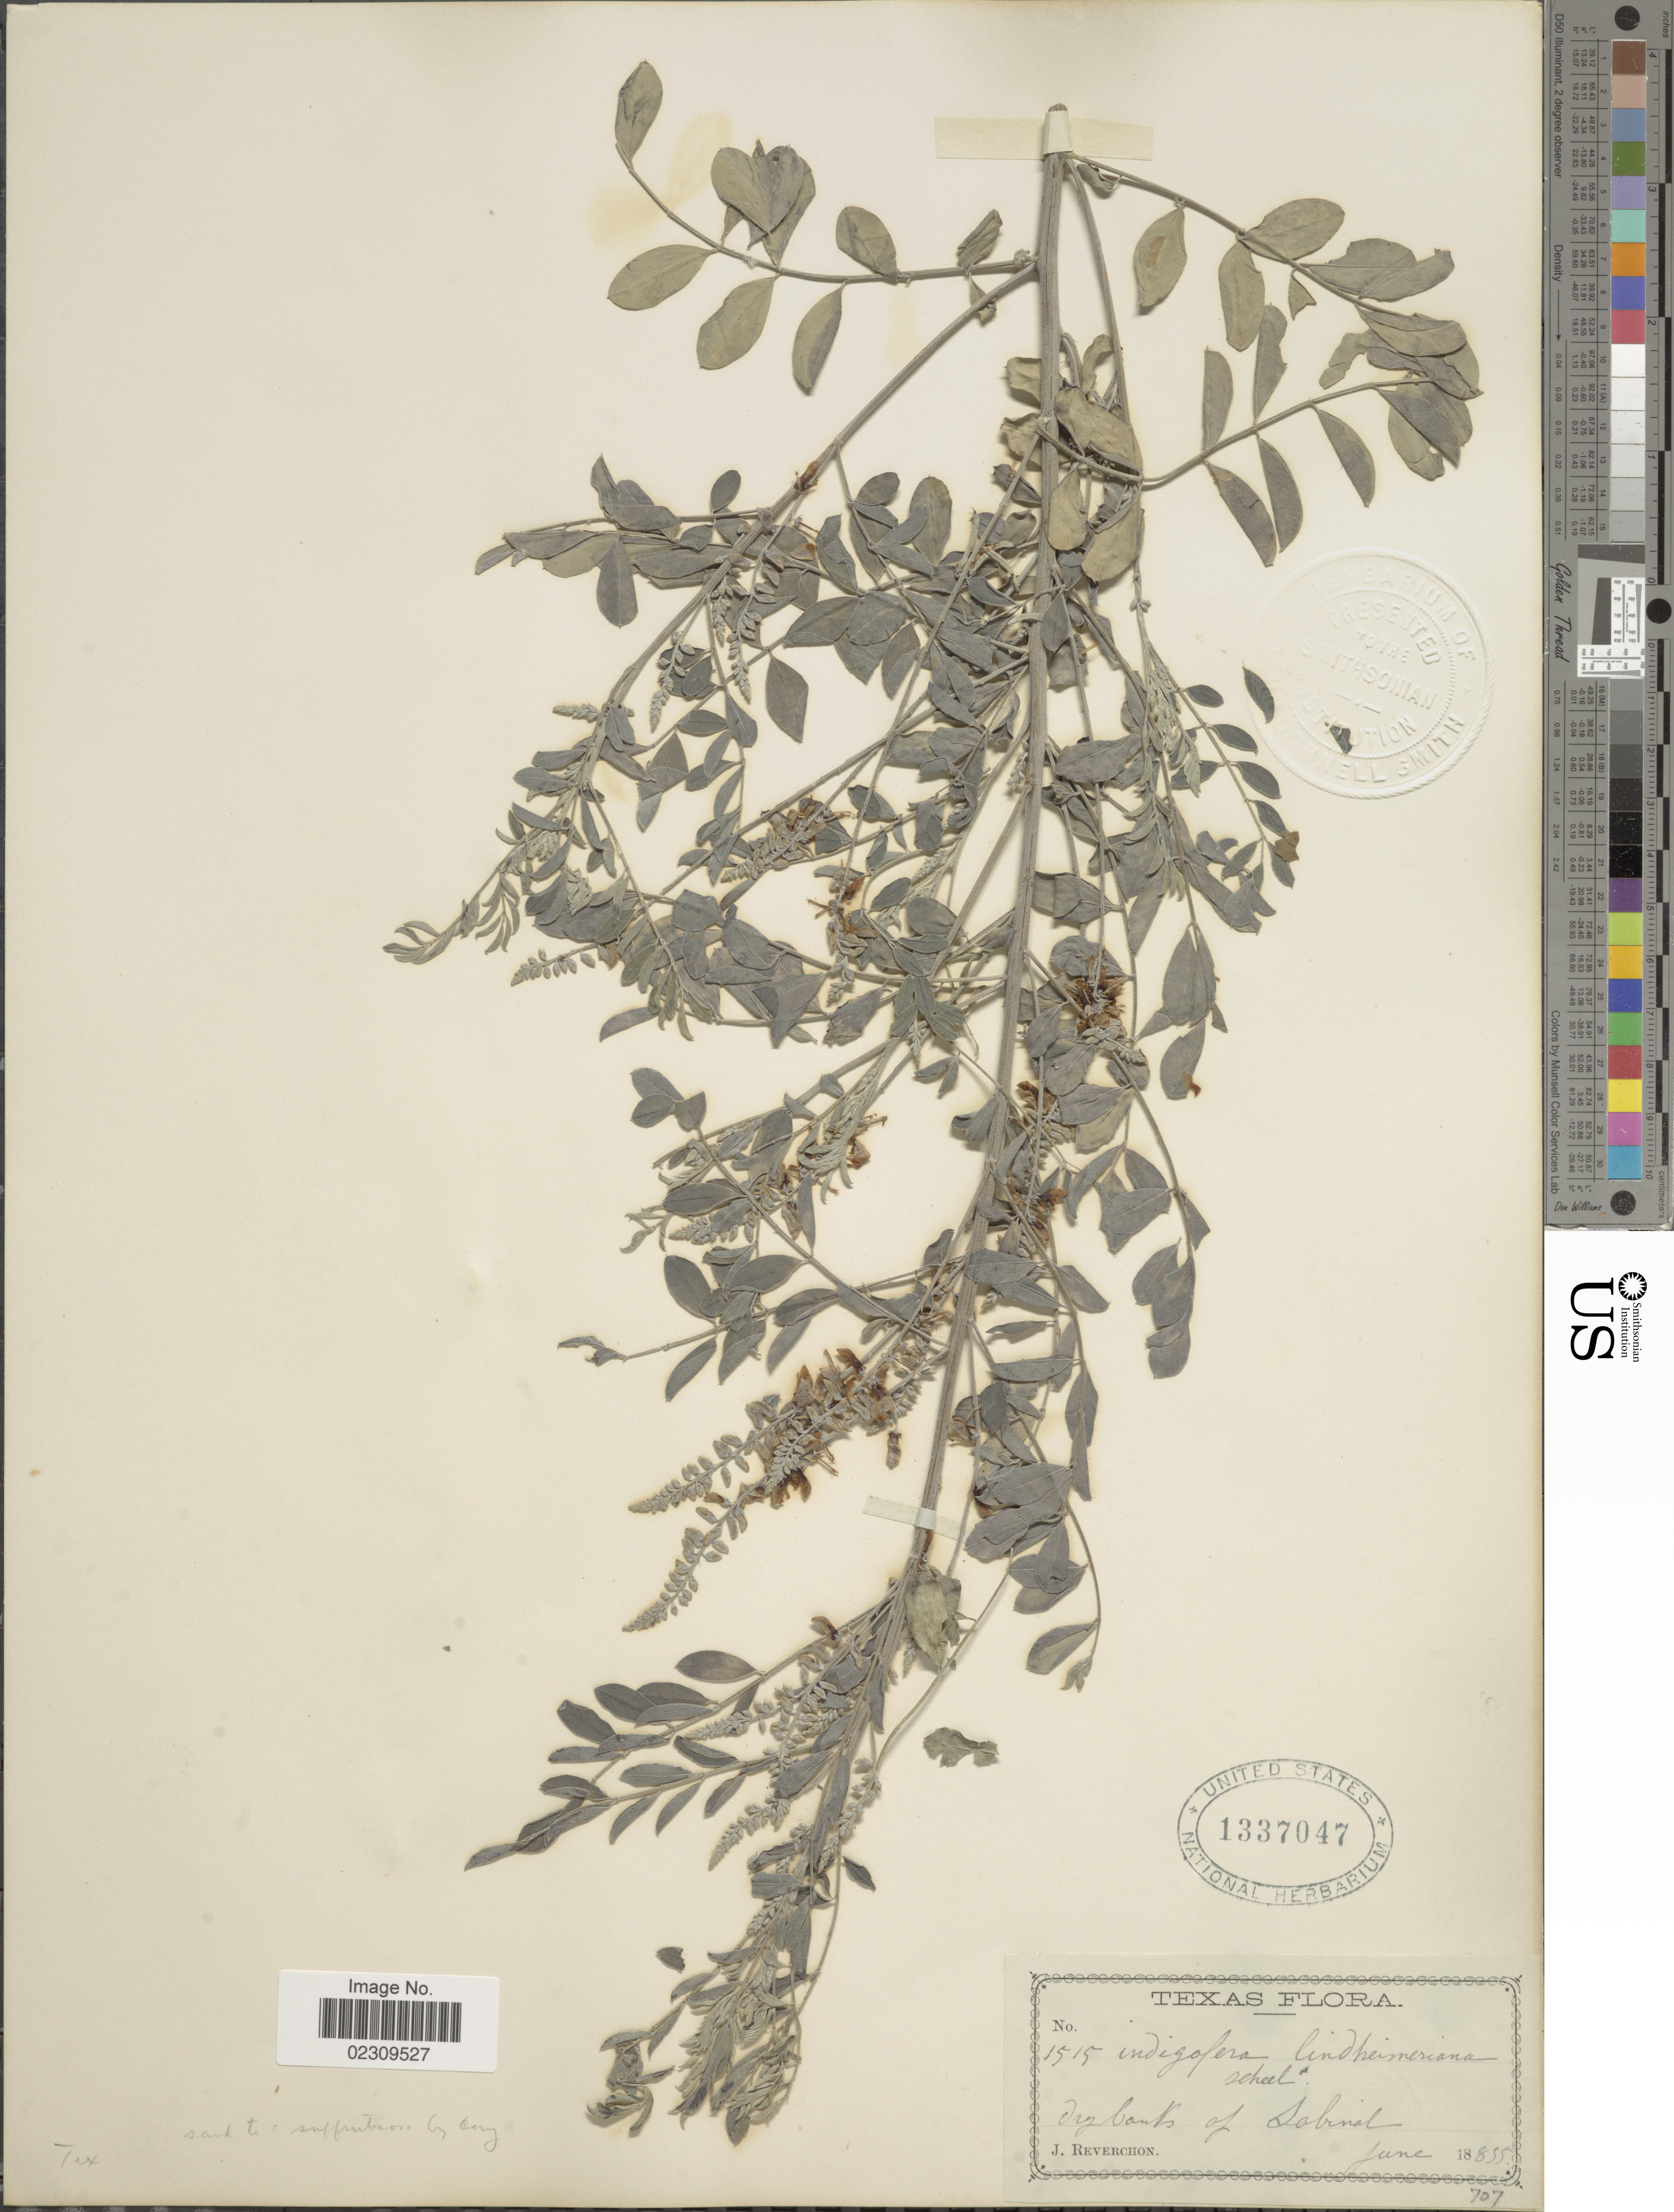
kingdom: Plantae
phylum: Tracheophyta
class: Magnoliopsida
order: Fabales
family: Fabaceae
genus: Indigofera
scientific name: Indigofera lindheimeriana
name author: Scheele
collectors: J. Reverchon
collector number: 1515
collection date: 1885-06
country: United States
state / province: Texas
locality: Dry banks of Gabriel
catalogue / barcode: US 1337047